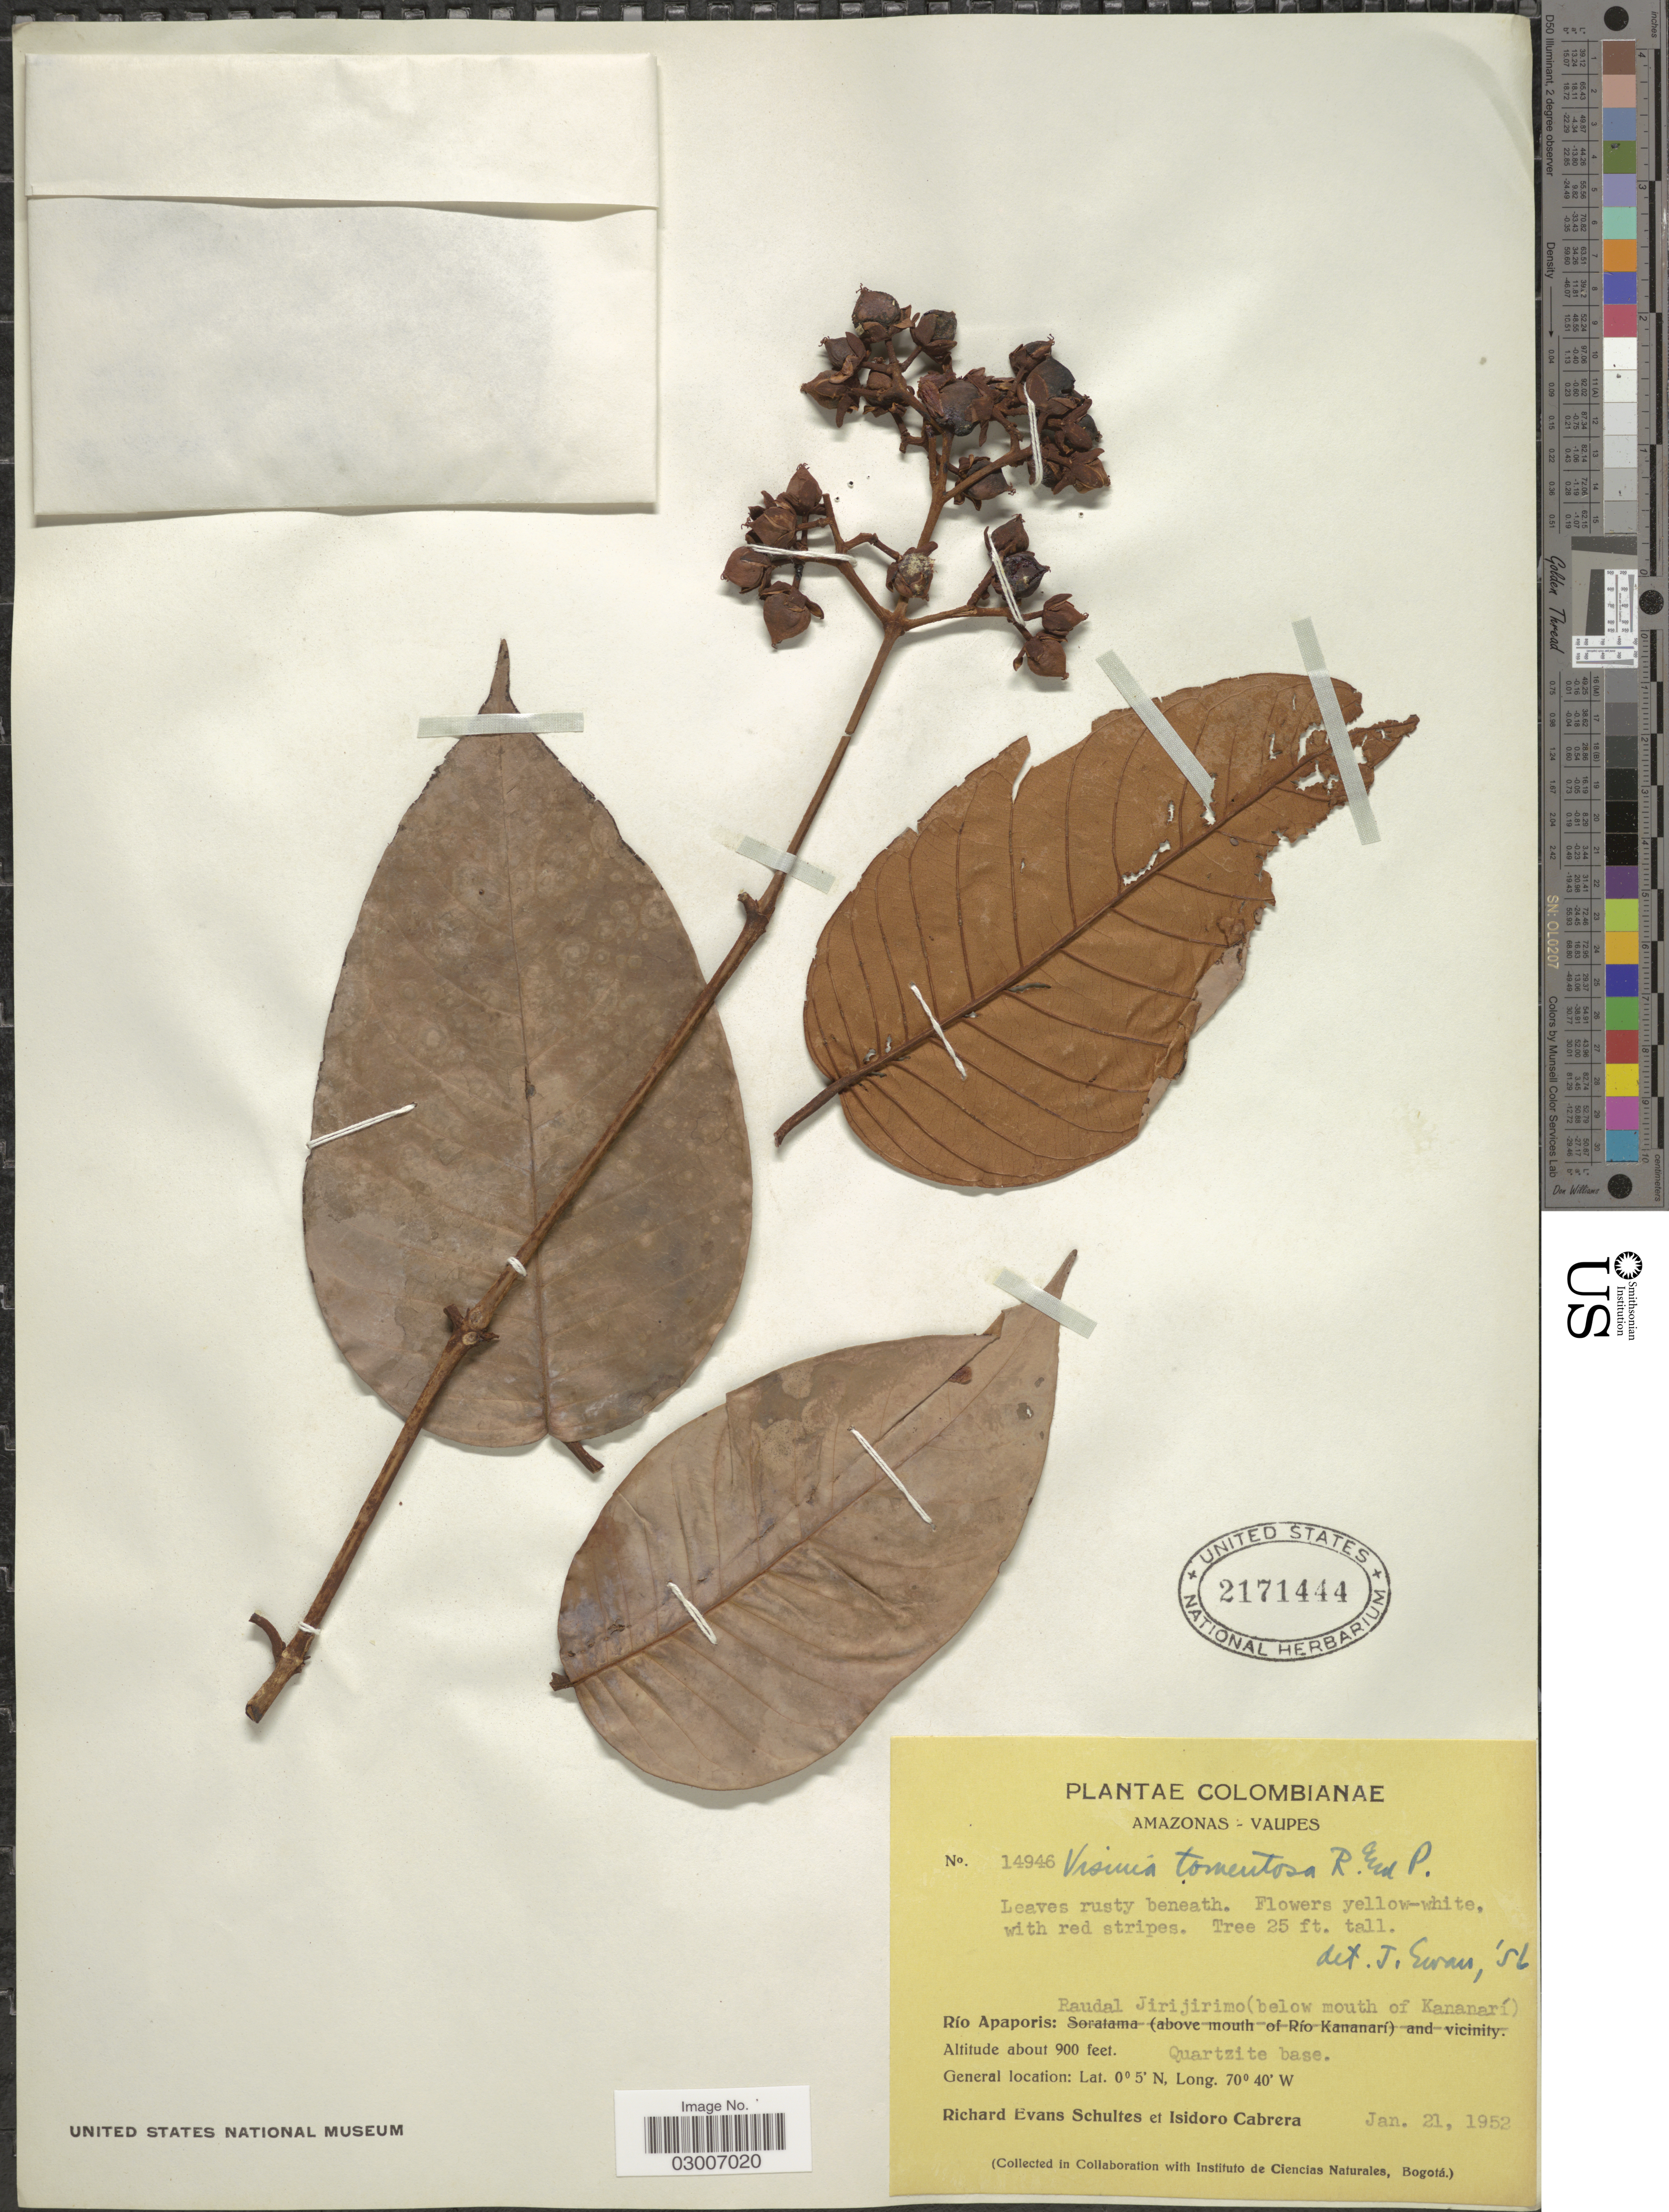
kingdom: Plantae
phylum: Tracheophyta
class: Magnoliopsida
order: Malpighiales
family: Hypericaceae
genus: Vismia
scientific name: Vismia tomentosa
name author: Ruiz & Pav.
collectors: R. E. Schultes & I. Cabrera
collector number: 14946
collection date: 1952-01-21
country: Colombia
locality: Amazonas-Vaupes. Río Apaporis: Raudal Jirijirimo (below mouth of Kananarí).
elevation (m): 274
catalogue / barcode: US 2171444